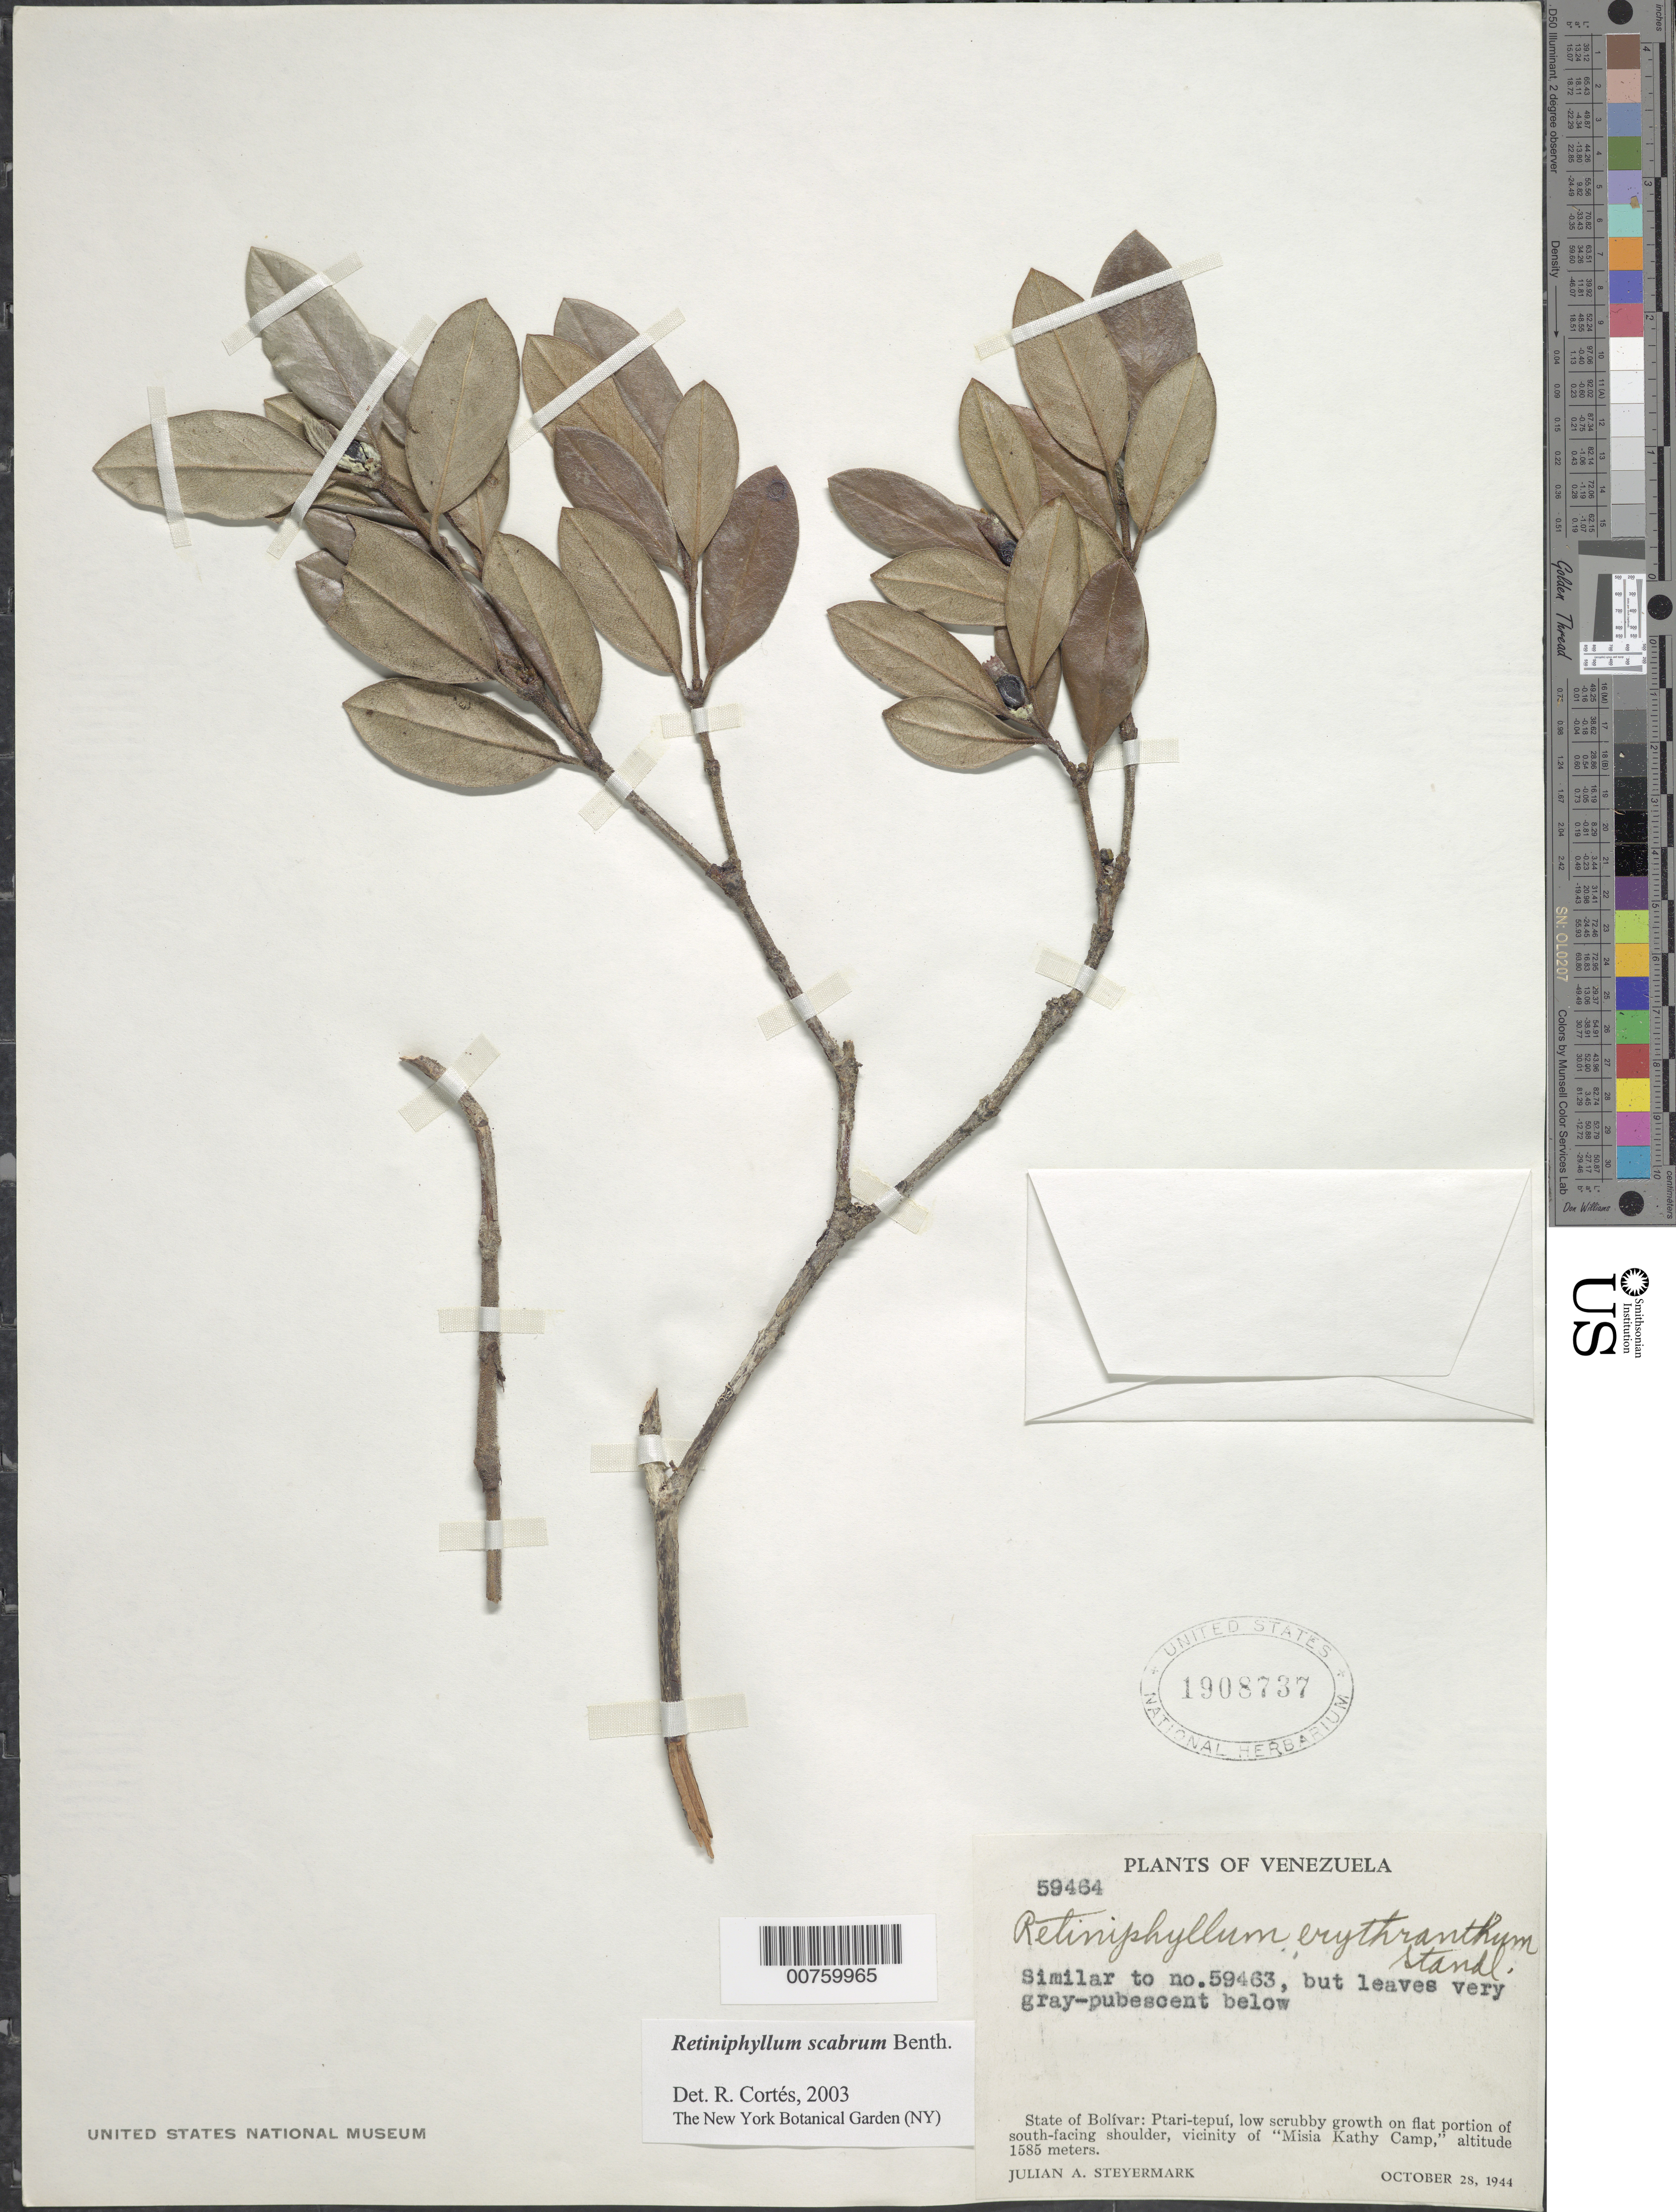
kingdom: Plantae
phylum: Tracheophyta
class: Magnoliopsida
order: Gentianales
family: Rubiaceae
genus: Retiniphyllum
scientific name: Retiniphyllum scabrum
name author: Benth.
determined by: Cortes R., G.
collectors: J. Steyermark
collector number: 59464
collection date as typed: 28-Oct-44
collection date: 1944-10-28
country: Venezuela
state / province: Bolívar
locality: Ptari-tepuí, vic "Misia Kathy Camp"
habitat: Low scrubby growth on flat portion of south-facing shoulder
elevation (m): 1585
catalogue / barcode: US 1908737